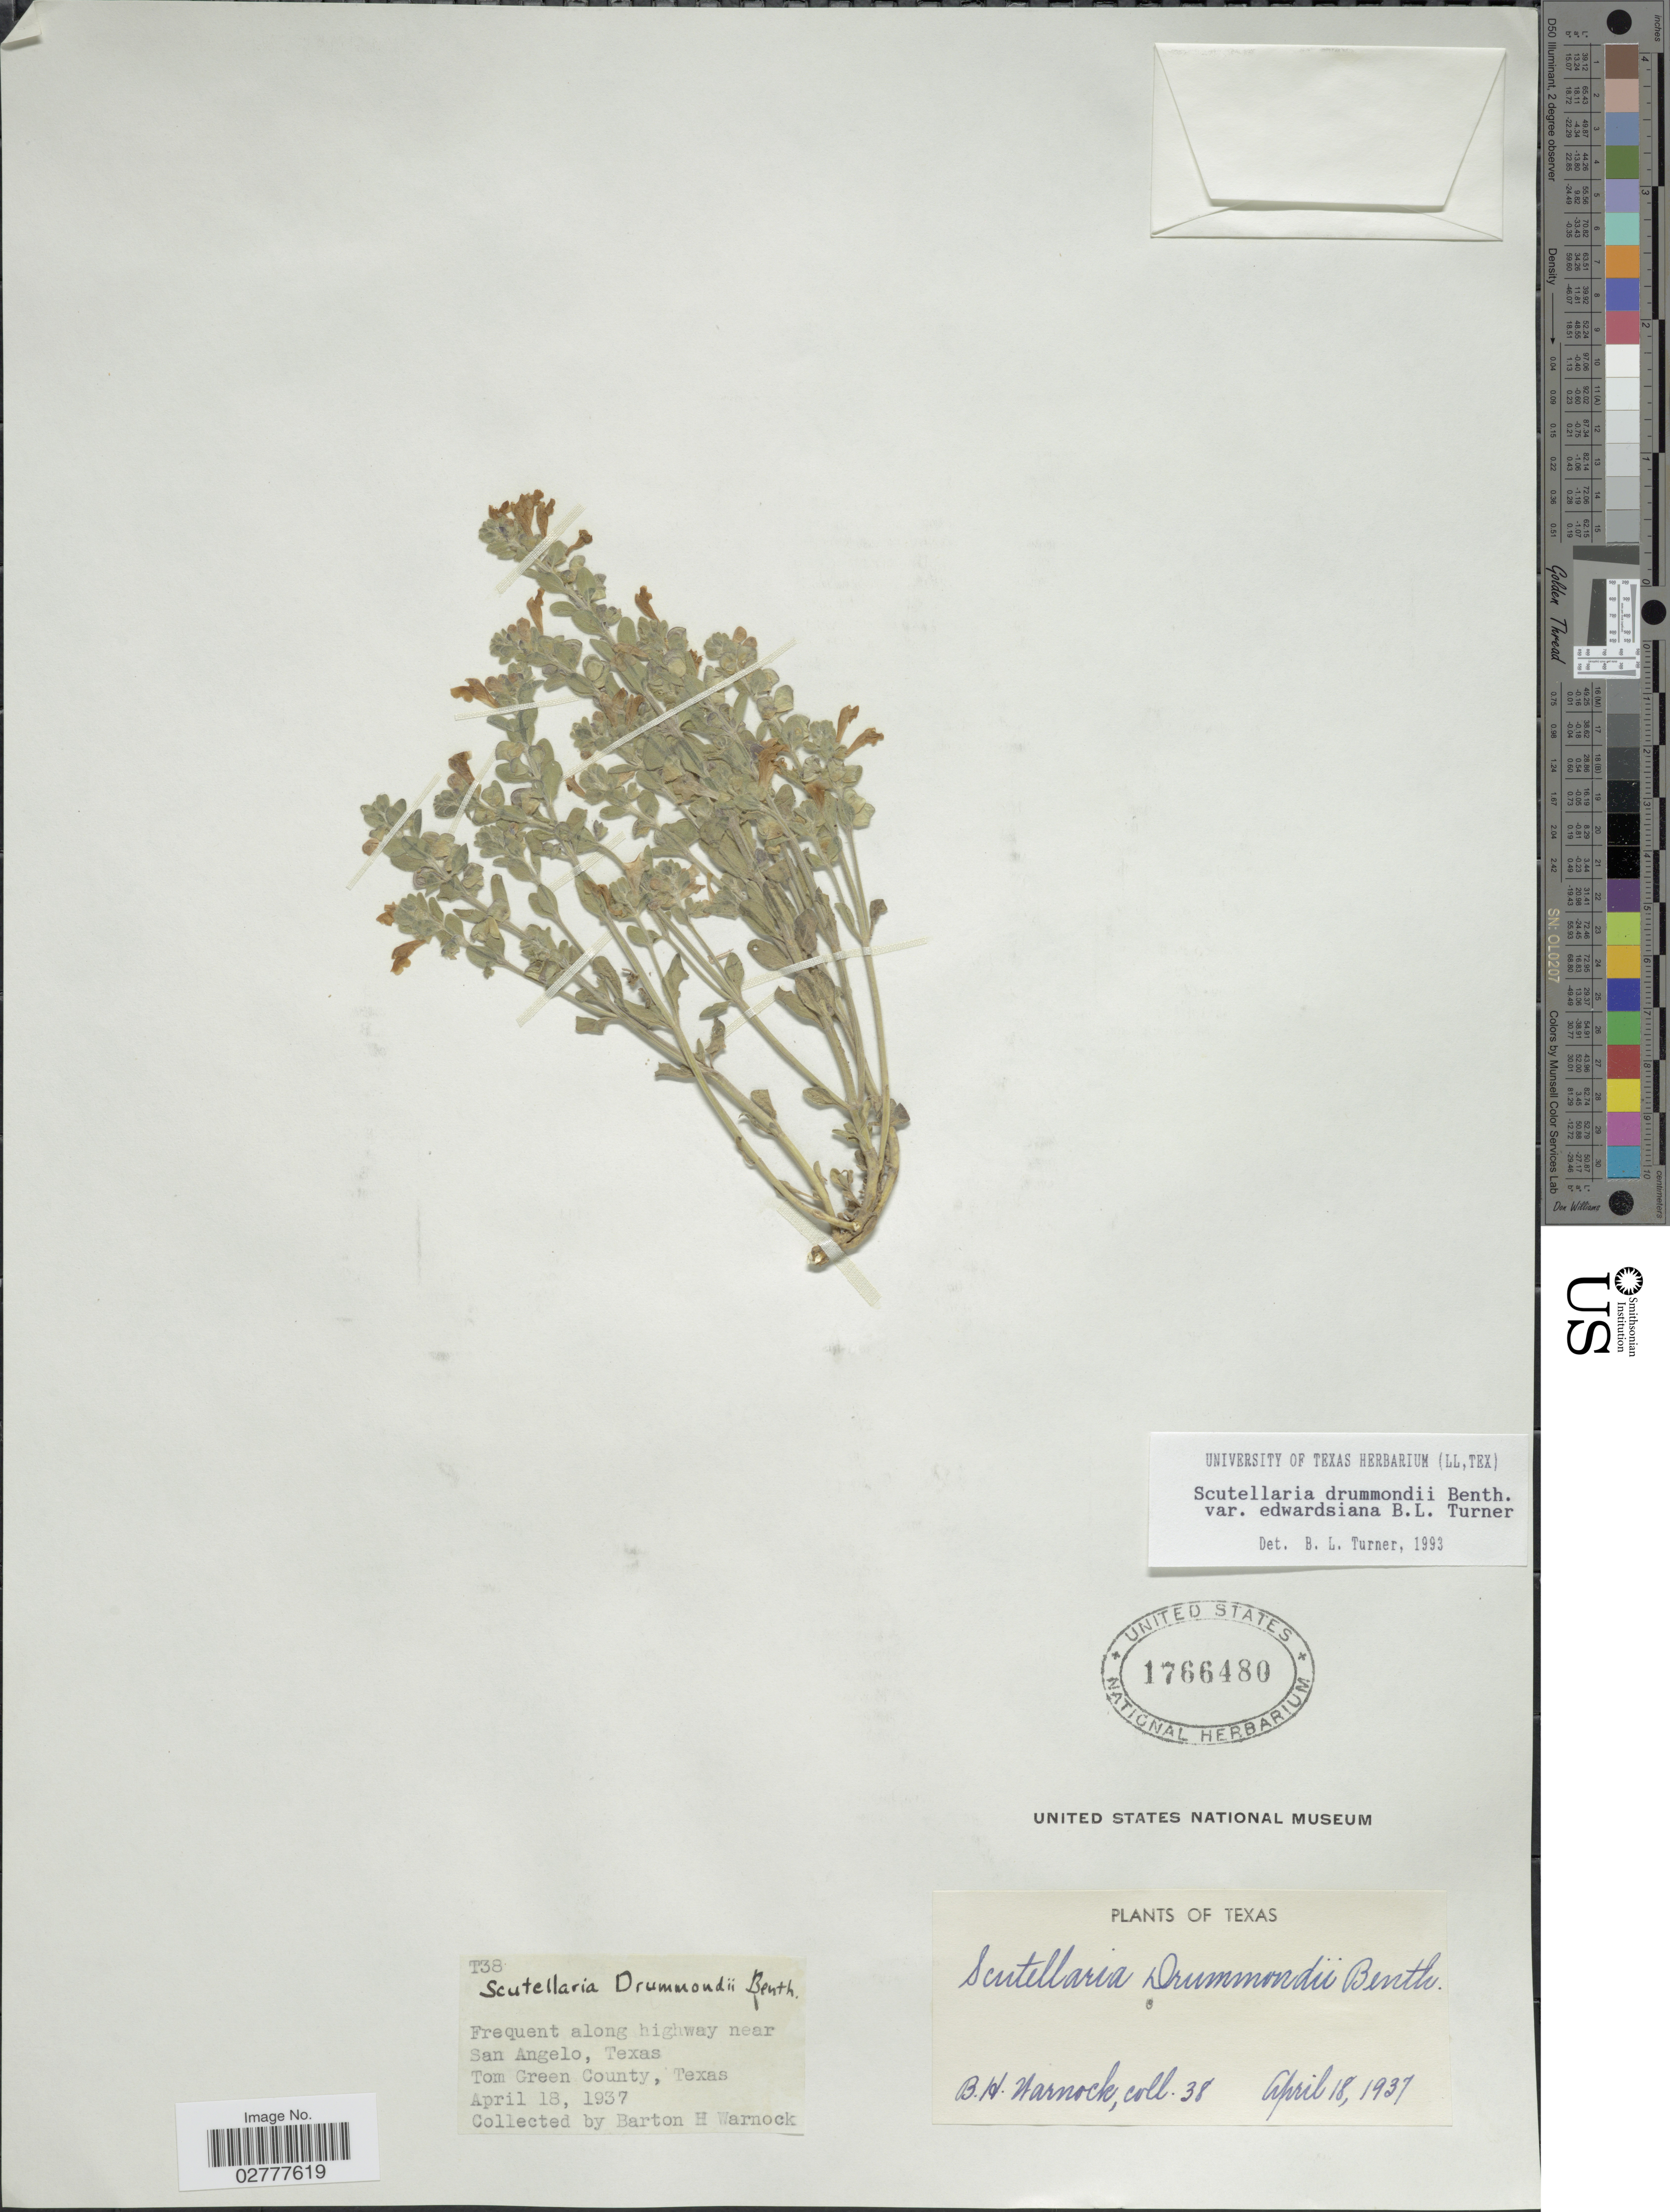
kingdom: Plantae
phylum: Tracheophyta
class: Magnoliopsida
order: Lamiales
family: Lamiaceae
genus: Scutellaria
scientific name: Scutellaria drummondii var. edwardsiana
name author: Benth.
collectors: B. H. Warnock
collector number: T38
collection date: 1937-04-18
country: United States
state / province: Texas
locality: Along highway near San Angelo, Tom Green County.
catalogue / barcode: US 1766480